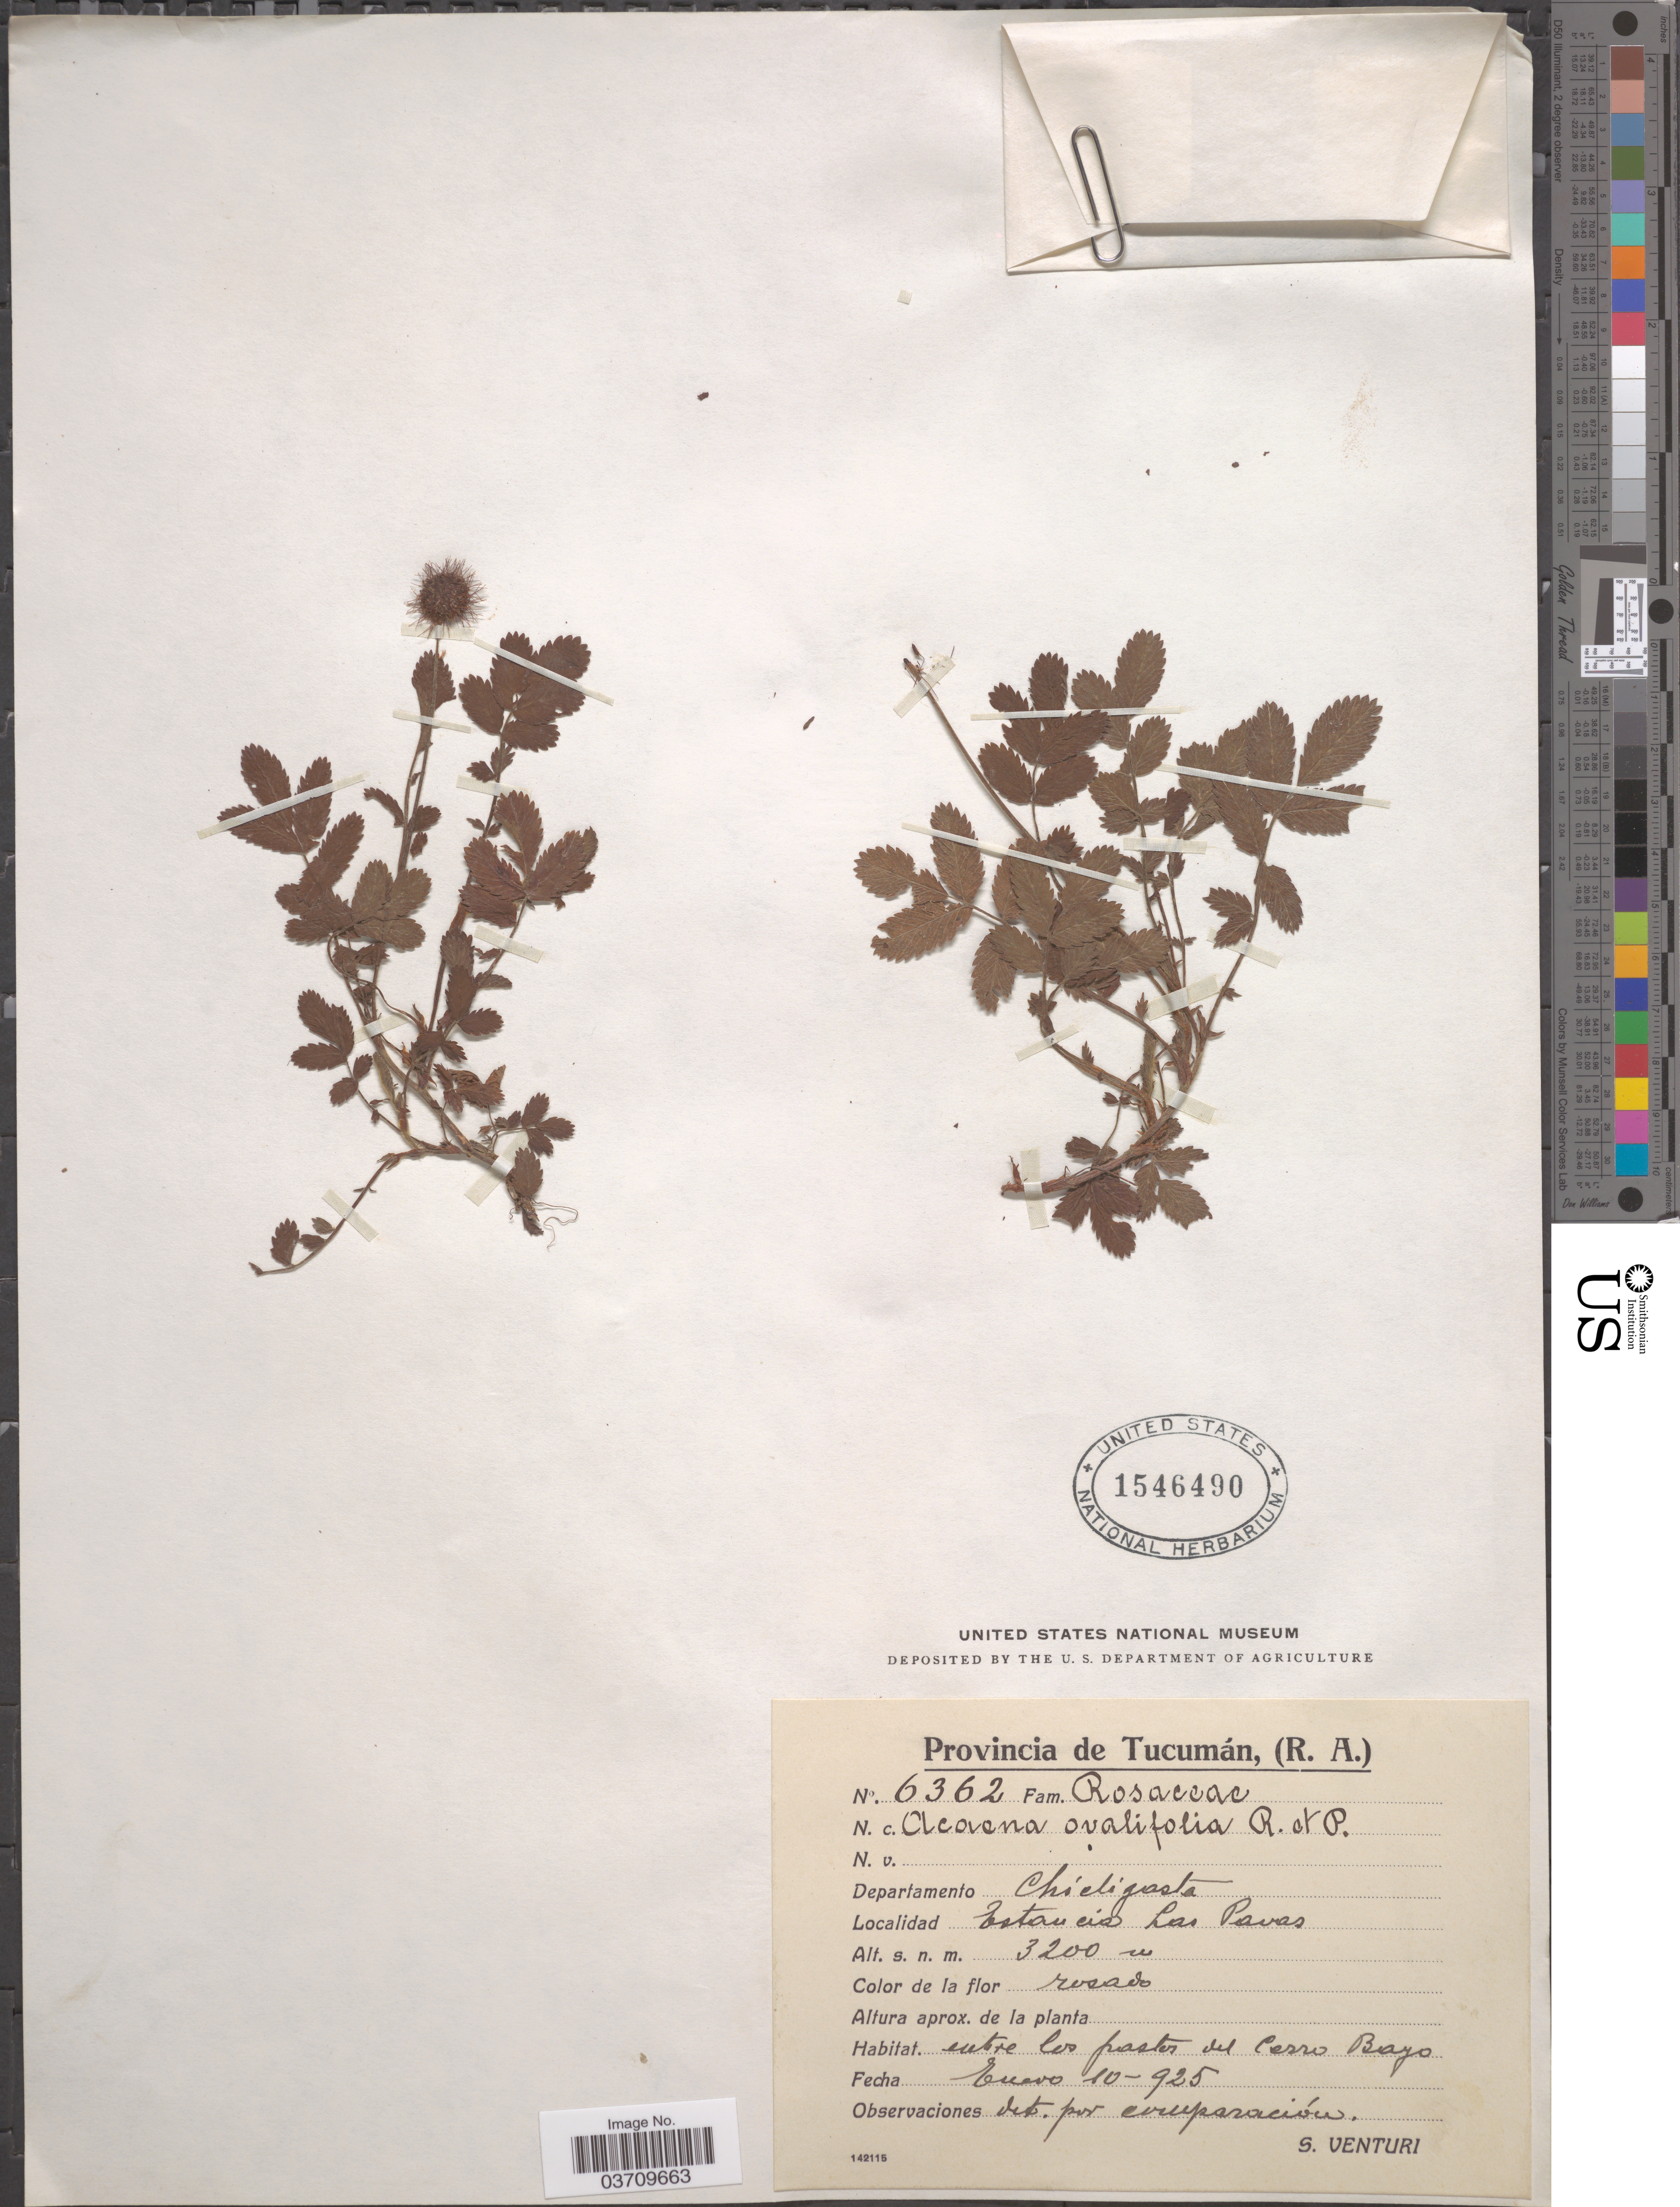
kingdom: Plantae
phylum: Tracheophyta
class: Magnoliopsida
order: Rosales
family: Rosaceae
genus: Acaena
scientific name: Acaena ovalifolia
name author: Ruiz & Pav.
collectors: S. Venturi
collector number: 6362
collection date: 1925-01-10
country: Argentina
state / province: Tucuman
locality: Departamento Chicligasta. Estancia Las Pavas.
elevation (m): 3200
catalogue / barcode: US 1546490